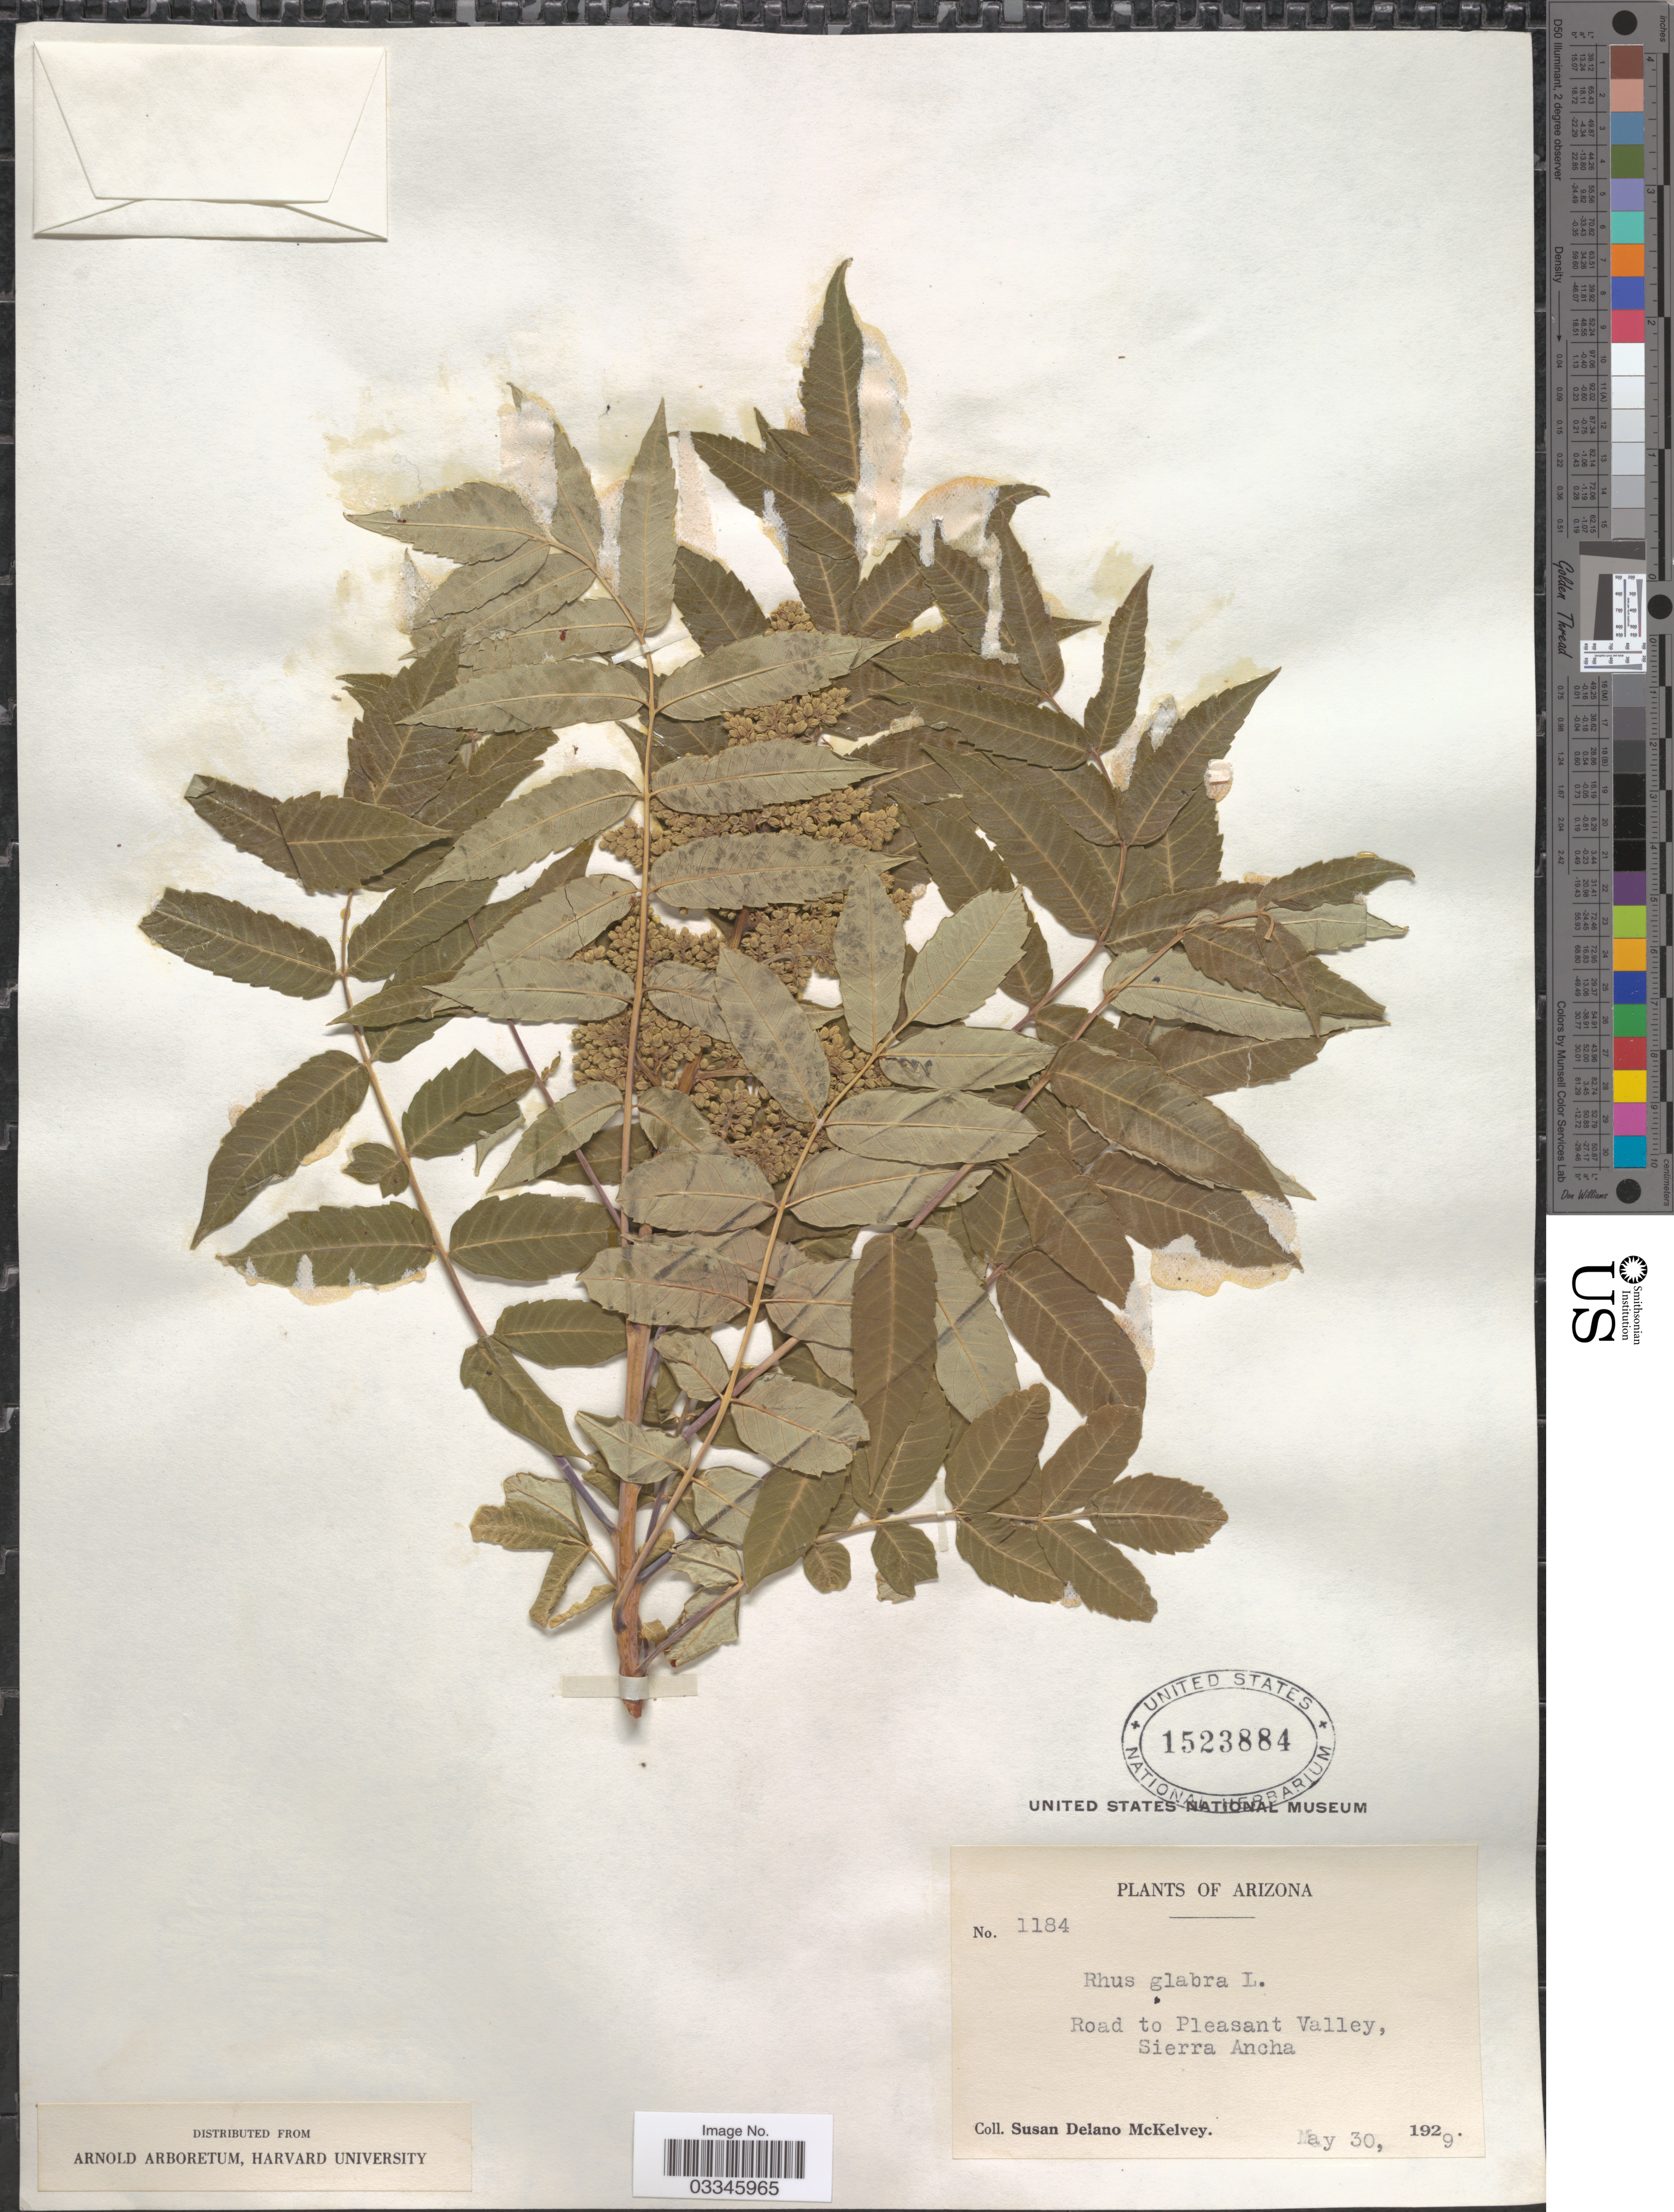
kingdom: Plantae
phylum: Tracheophyta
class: Magnoliopsida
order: Sapindales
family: Anacardiaceae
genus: Rhus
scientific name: Rhus glabra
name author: L.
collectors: S. A. McKelvey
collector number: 1184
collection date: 1929-05-30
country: United States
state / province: Arizona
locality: Road to Pleasant Valley, Sierra Ancha.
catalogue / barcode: US 1523884